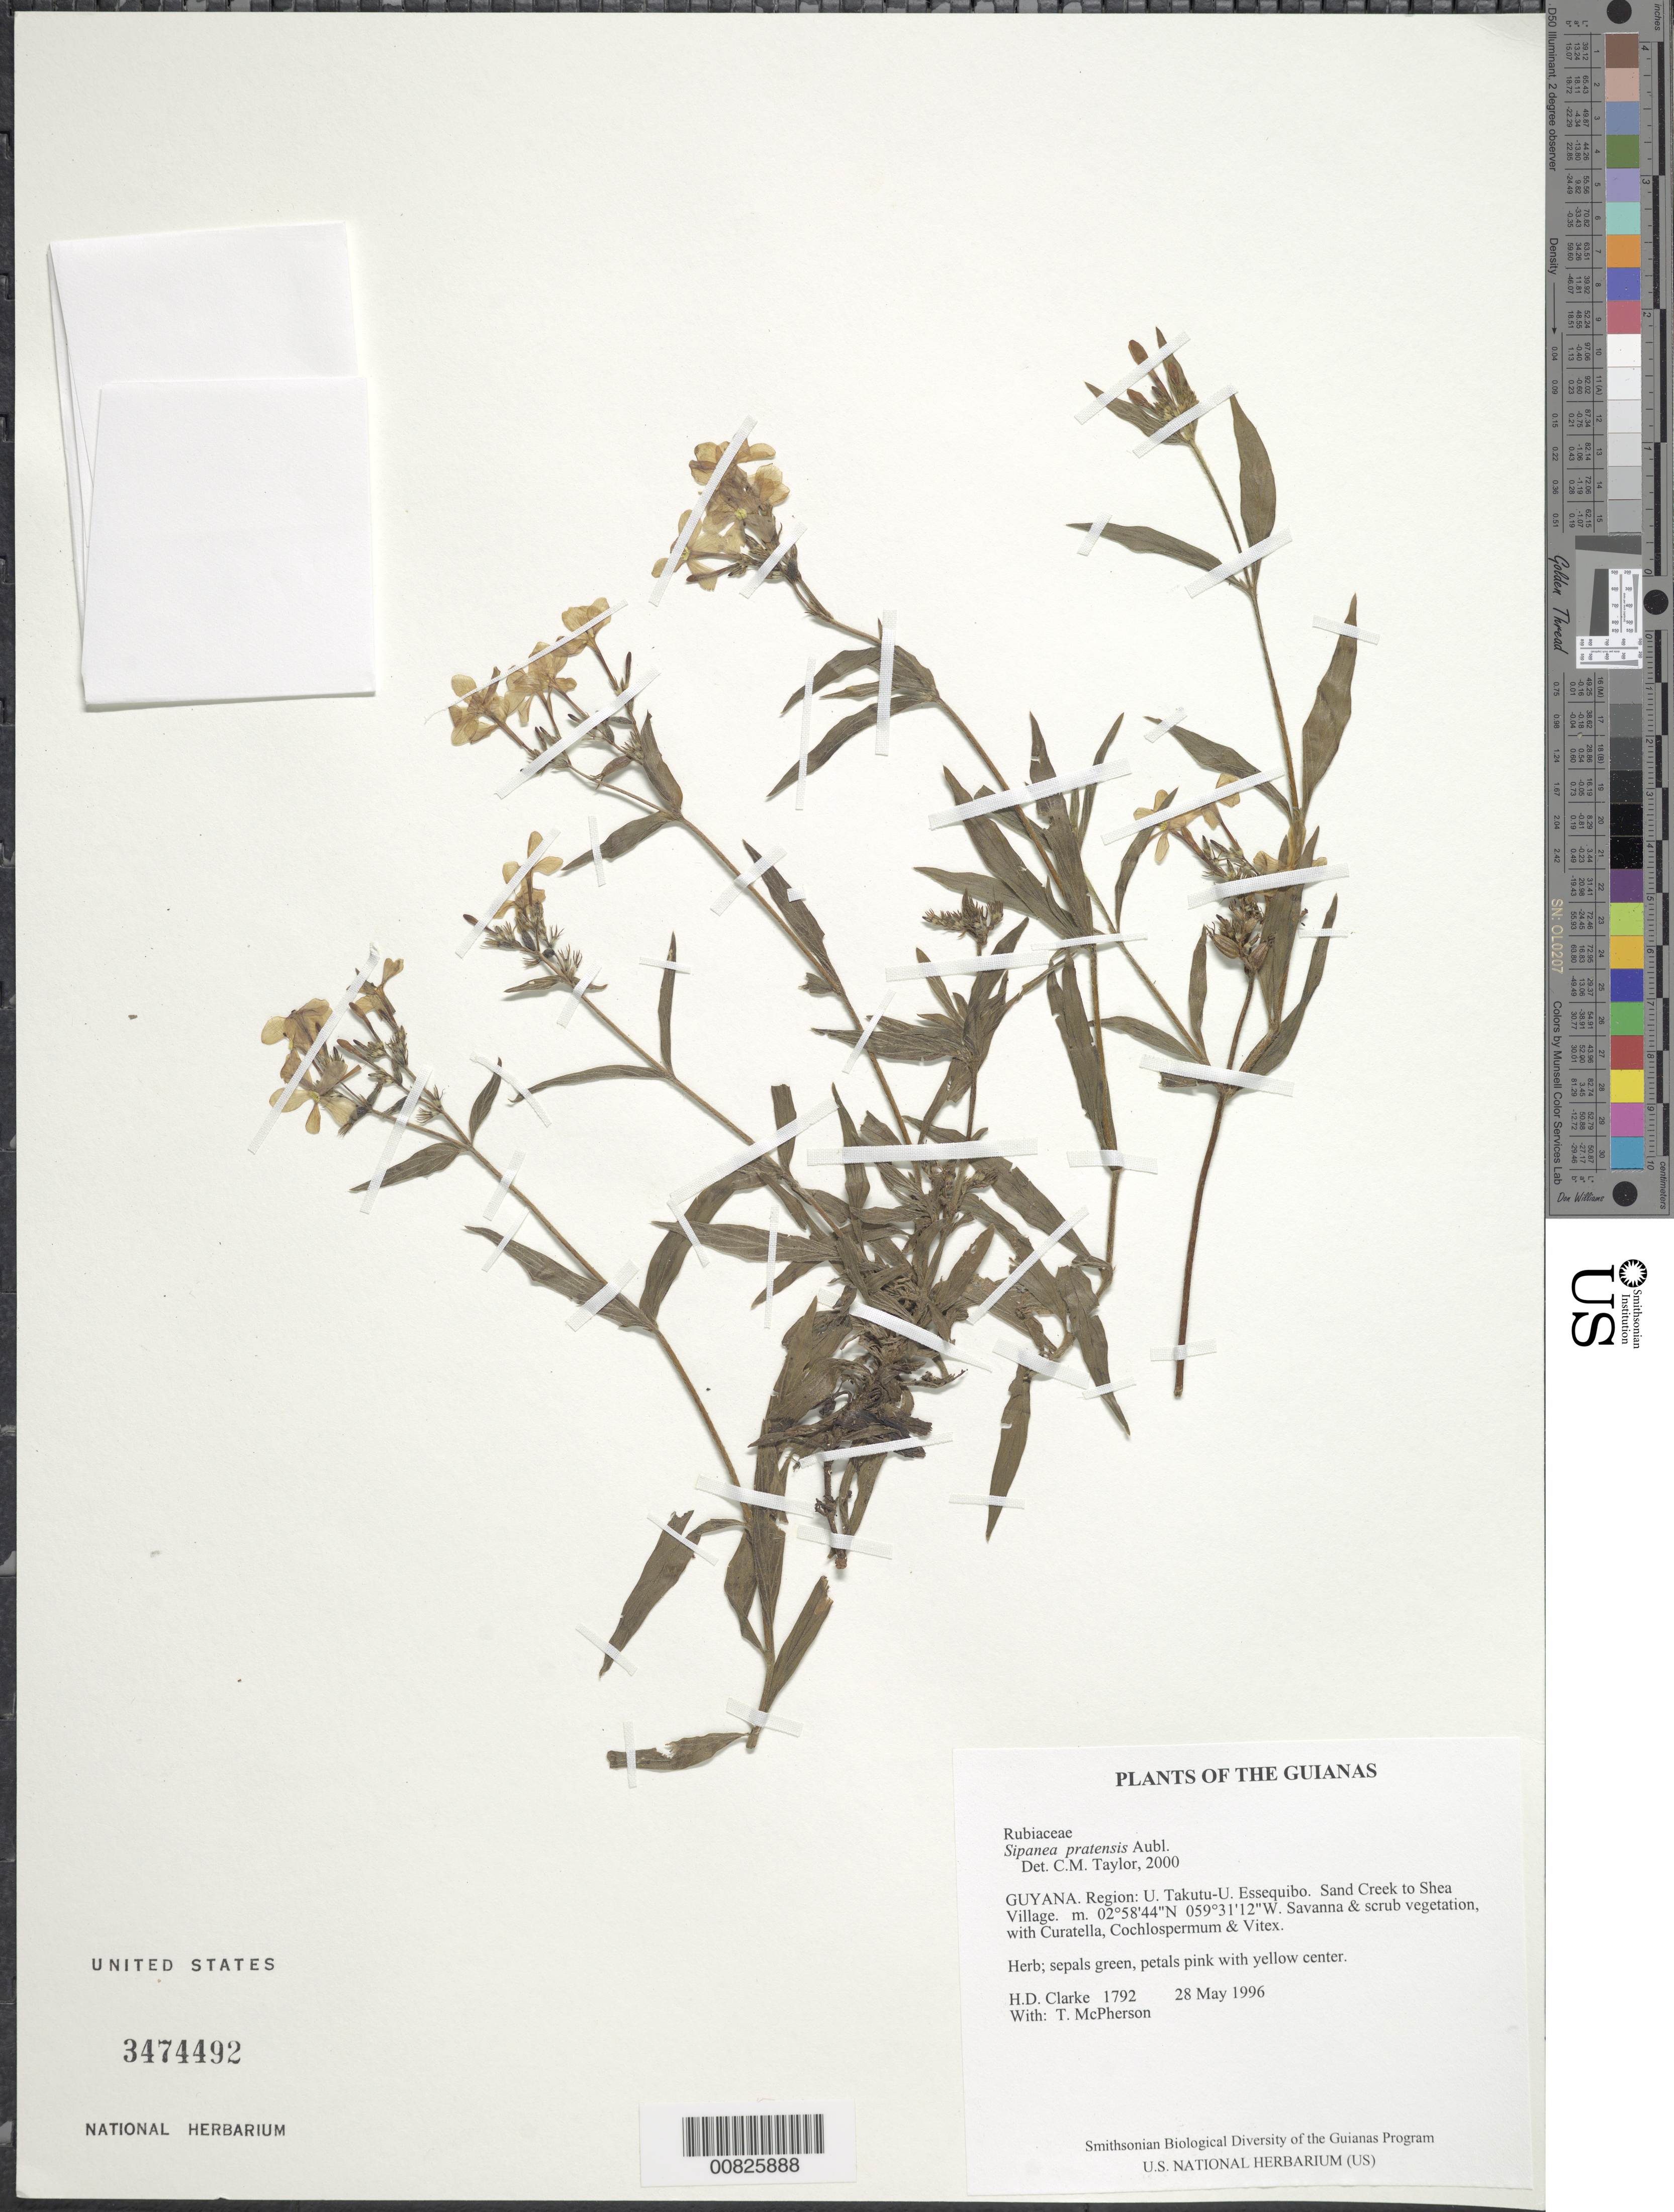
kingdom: Plantae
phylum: Tracheophyta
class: Magnoliopsida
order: Gentianales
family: Rubiaceae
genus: Sipanea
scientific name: Sipanea pratensis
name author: Aubl.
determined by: Taylor, Charlotte M.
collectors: H. D. Clarke & T. McPherson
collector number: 1792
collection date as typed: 28 May 1996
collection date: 1996-05-28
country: Guyana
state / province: U. Takutu-U. Essequibo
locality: Sand Creek to Shea Village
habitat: Savanna & scrub vegetation, with Curatella, Cochlospermum & Vitex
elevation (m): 100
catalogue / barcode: US 3474492